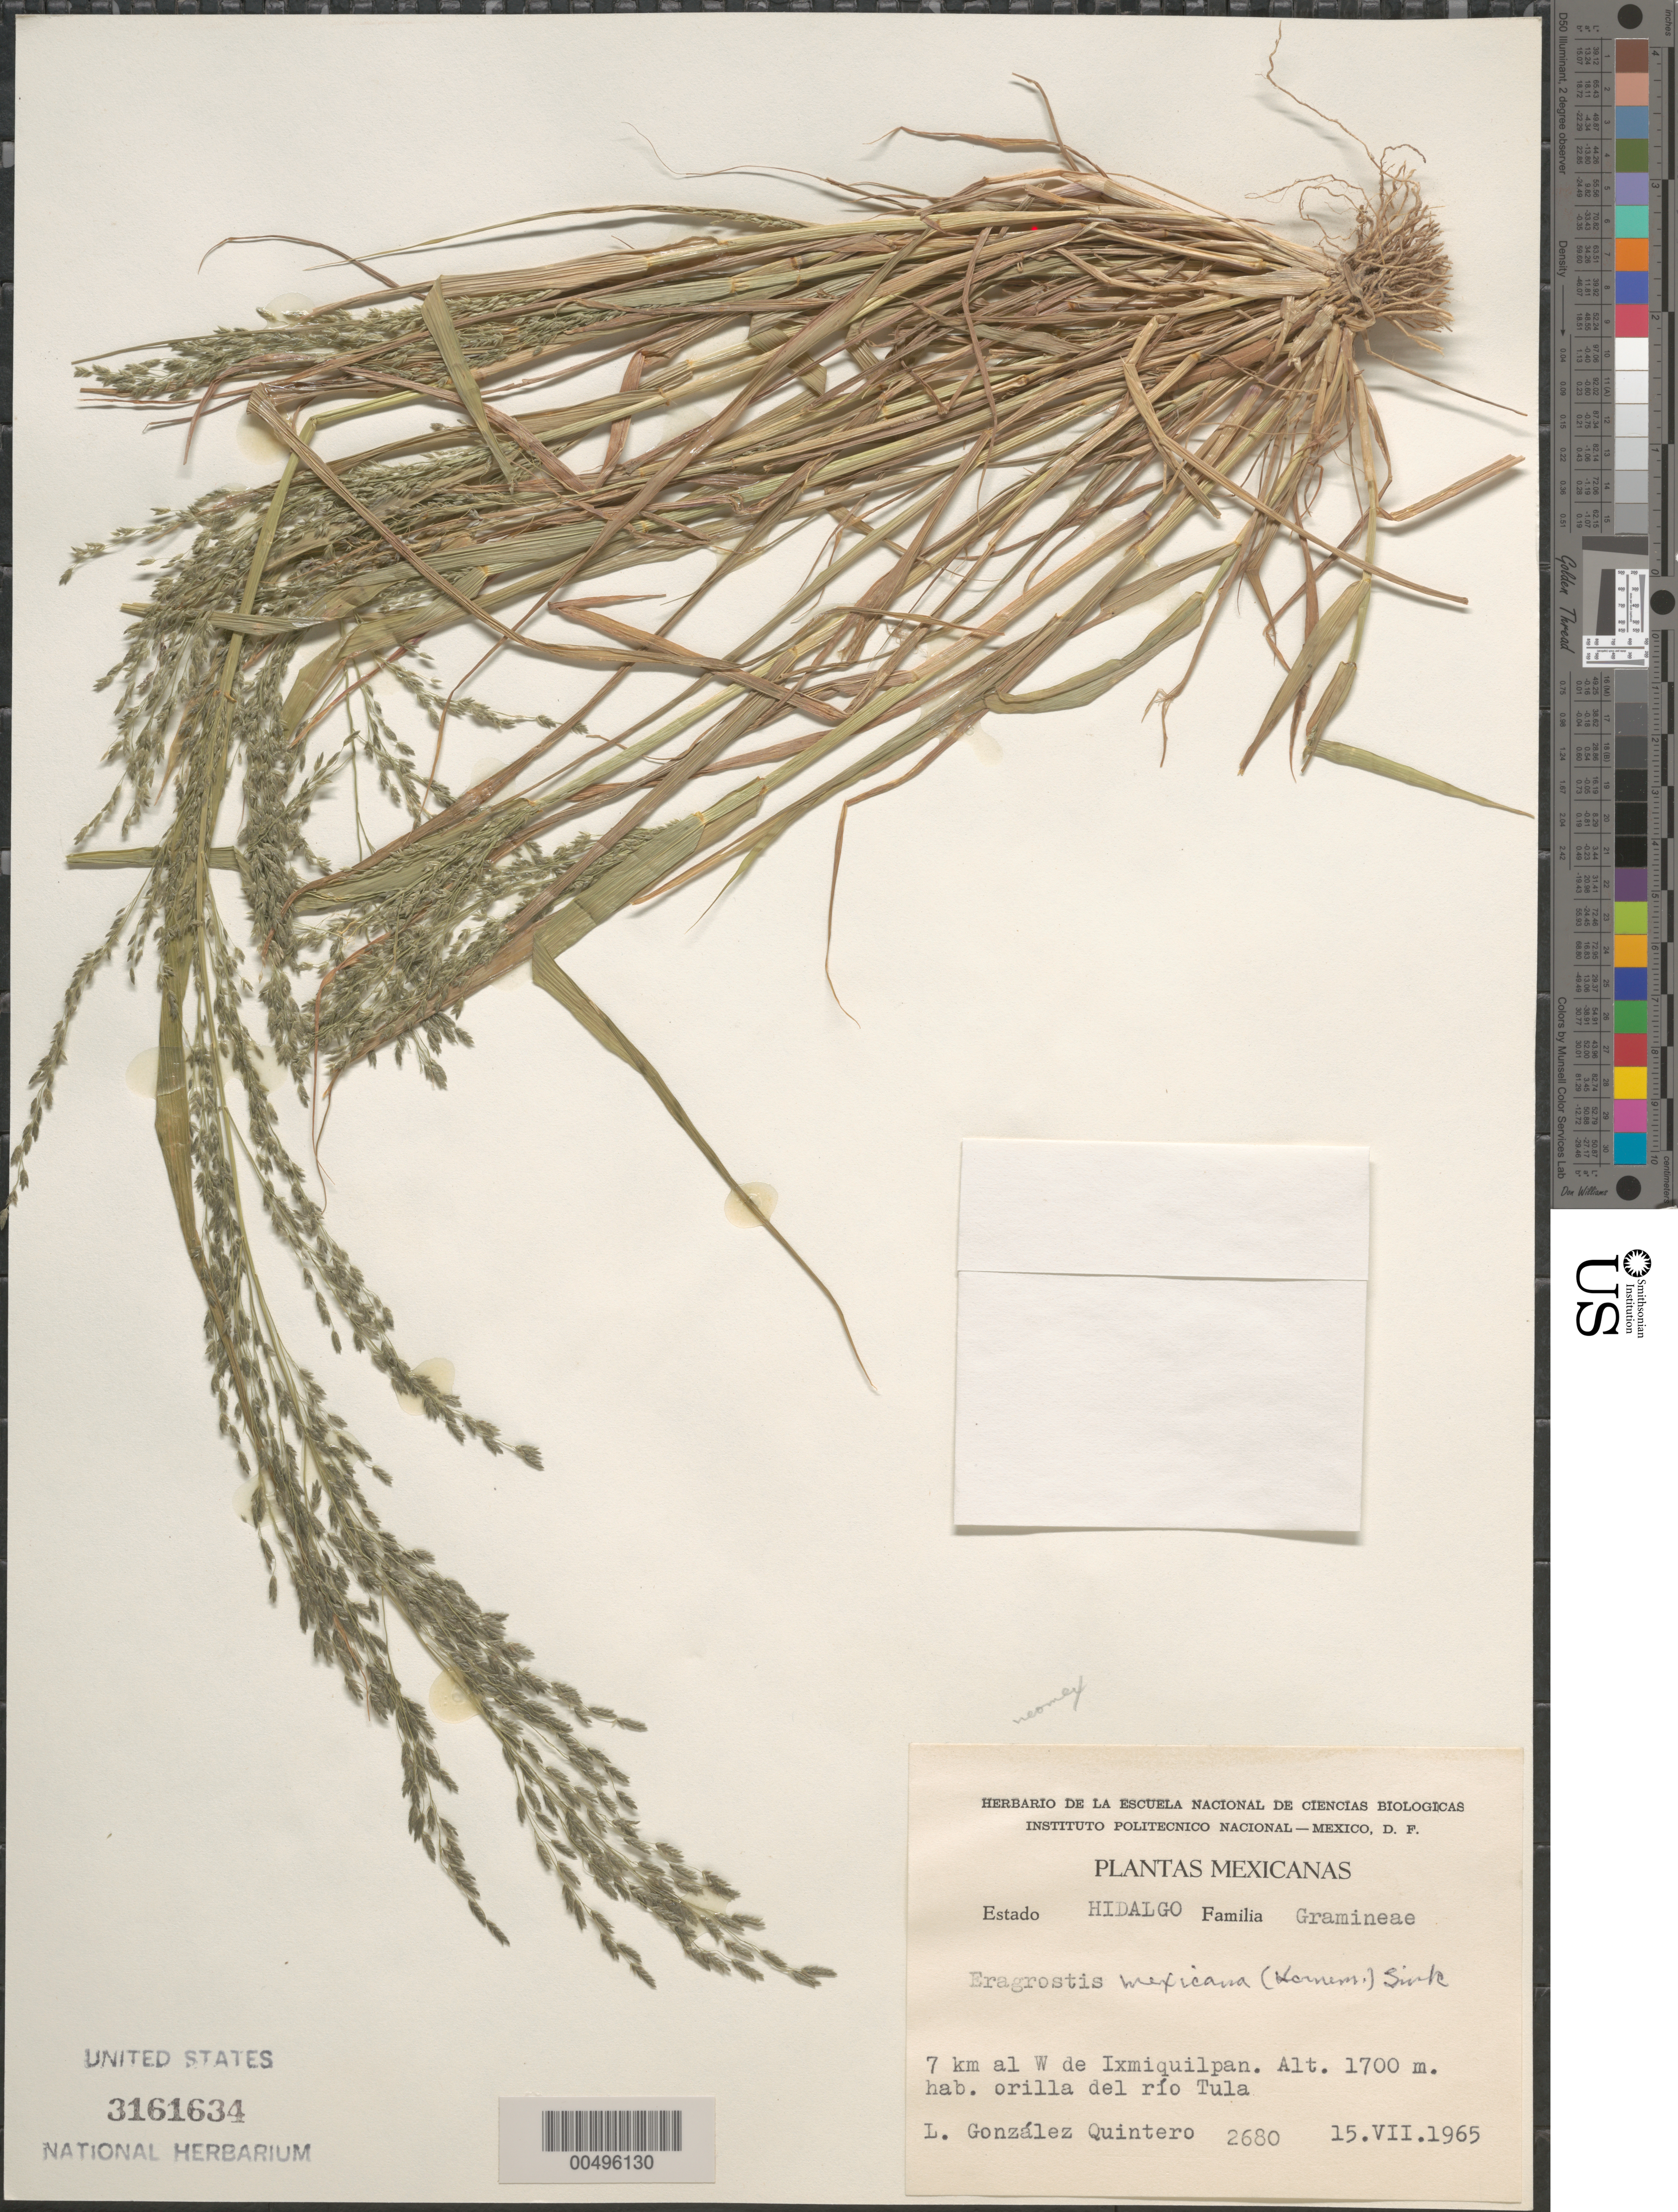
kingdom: Plantae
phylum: Tracheophyta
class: Liliopsida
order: Poales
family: Poaceae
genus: Eragrostis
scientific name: Eragrostis mexicana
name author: (Hornem.) Link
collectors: L. González-Quintero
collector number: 2680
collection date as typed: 15 Jul 1965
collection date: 1965-07-15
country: Mexico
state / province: Hidalgo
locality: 7 km W of Ixmiquilpan, Río Tula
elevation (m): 1700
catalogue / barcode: US 3161634